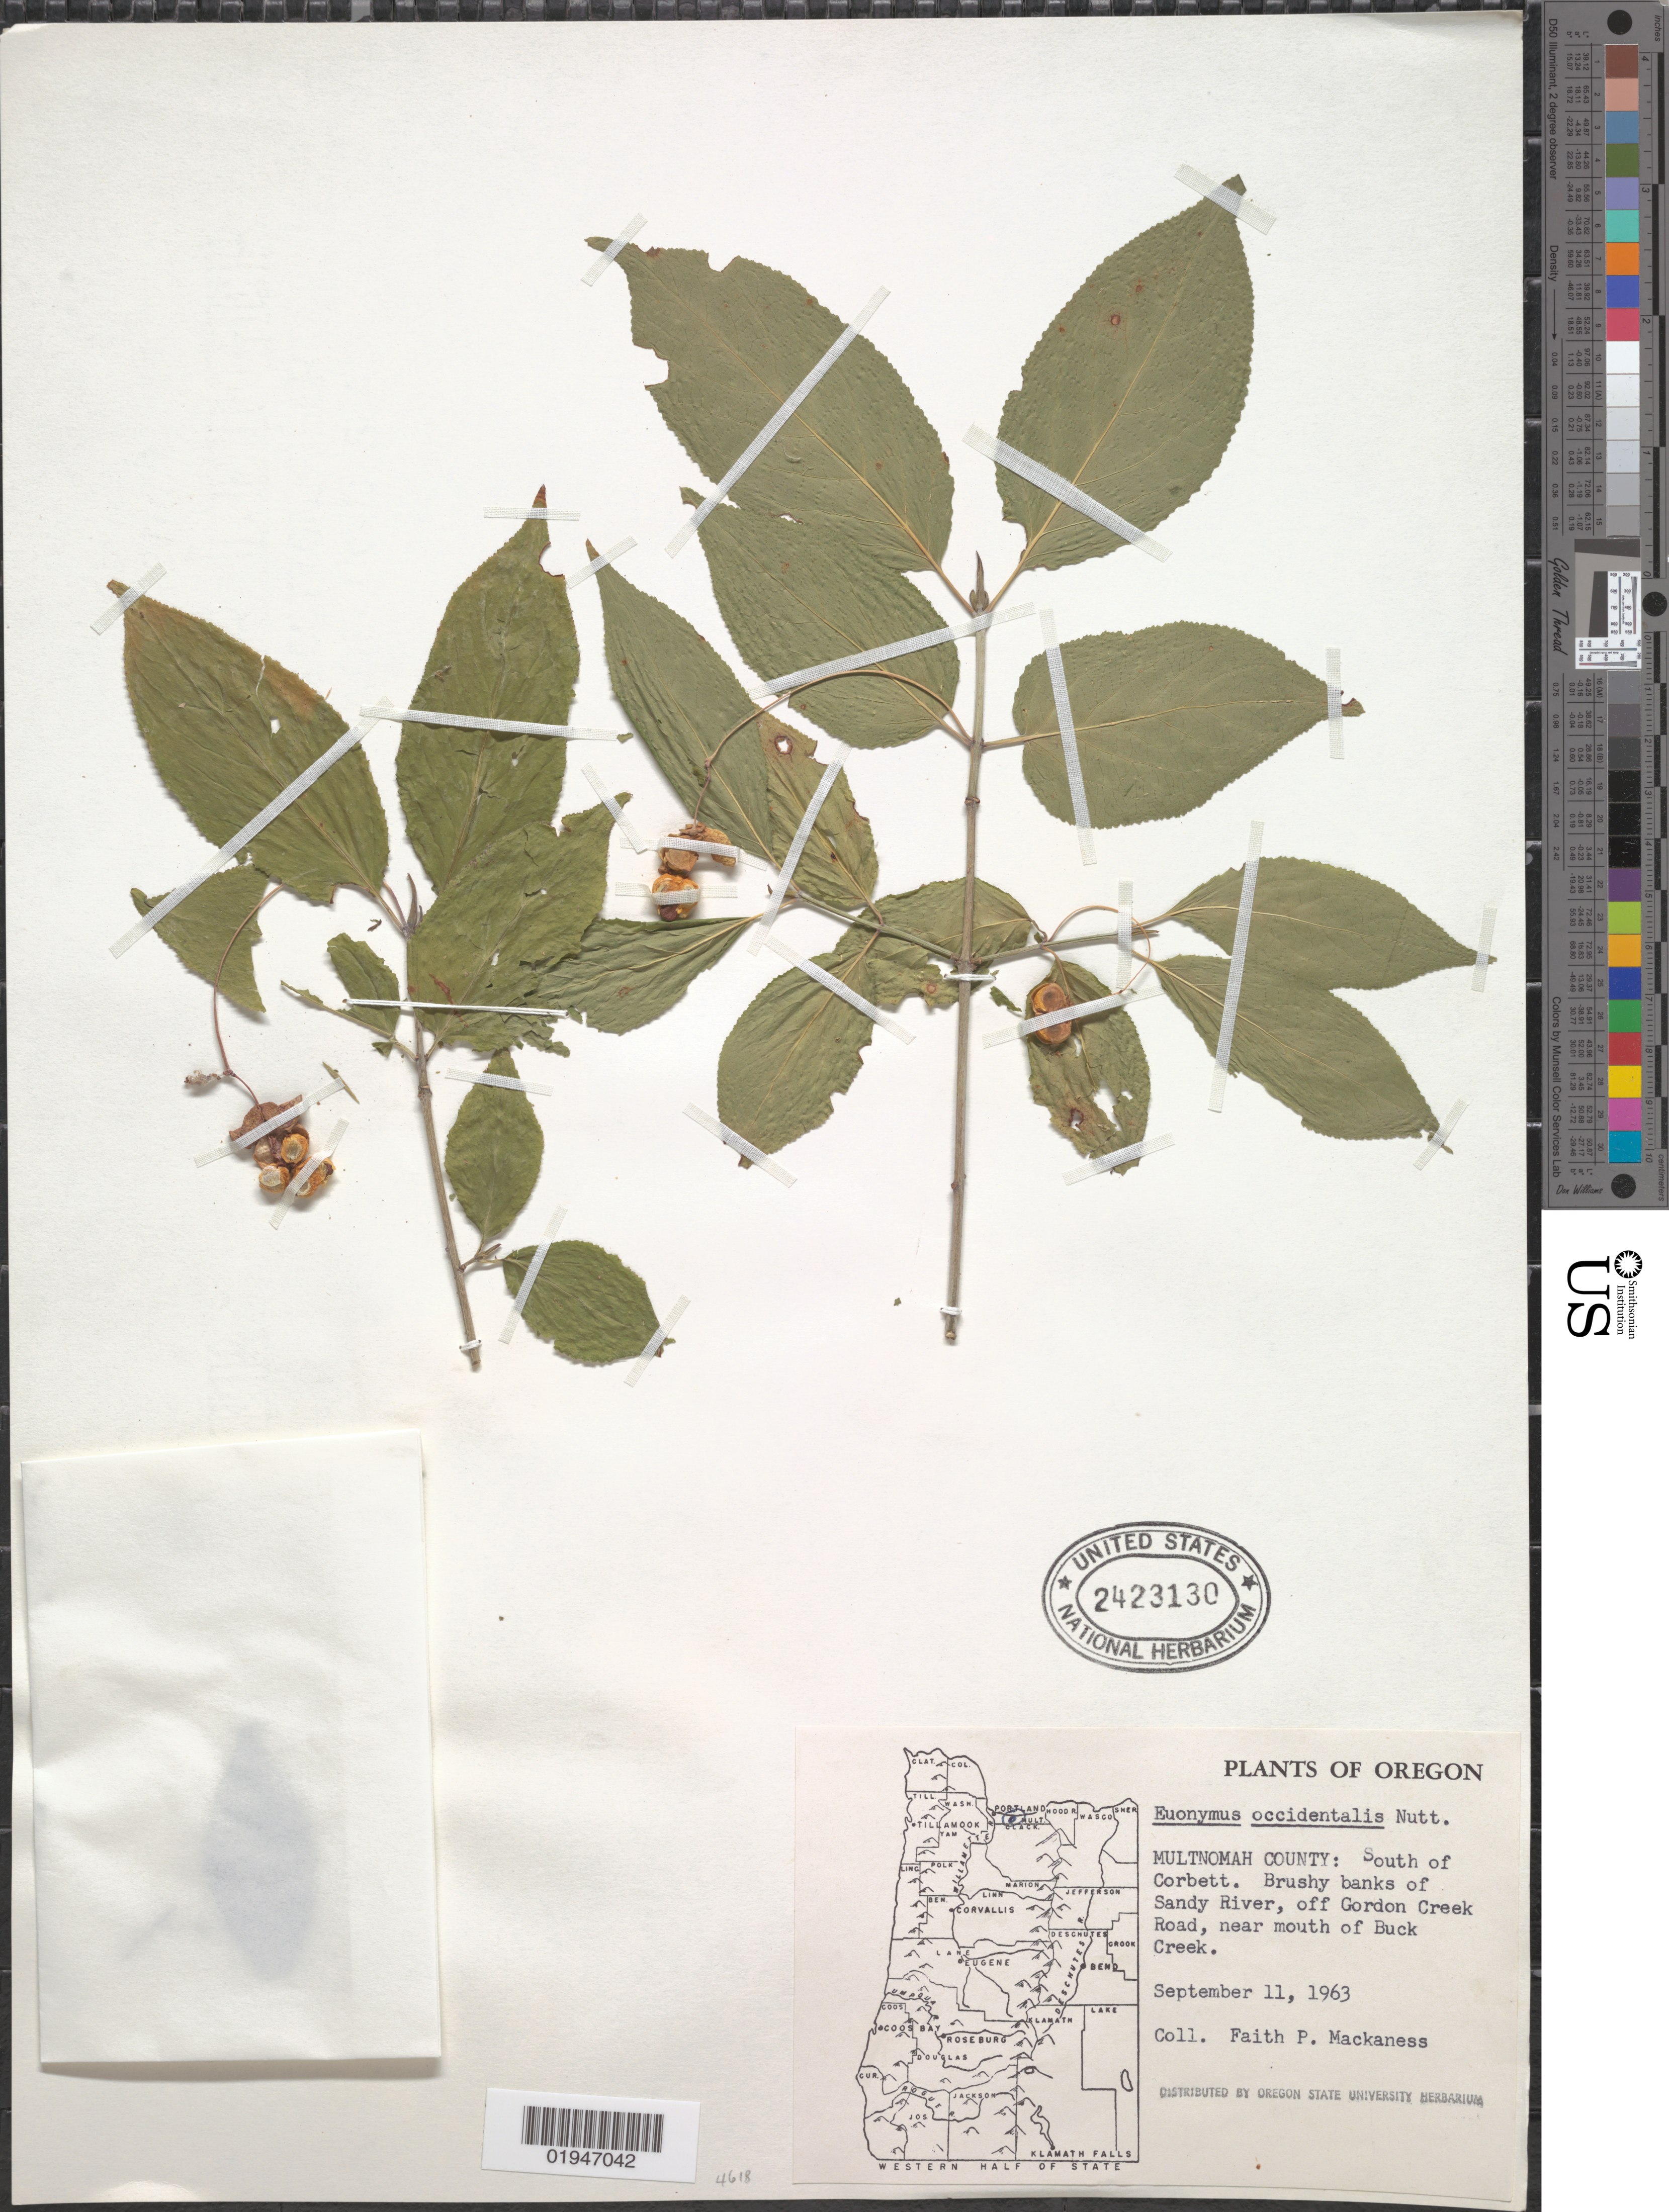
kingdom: Plantae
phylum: Tracheophyta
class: Magnoliopsida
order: Celastrales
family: Celastraceae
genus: Euonymus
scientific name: Euonymus occidentalis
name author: Nutt. ex Torr.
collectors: F. Mackaness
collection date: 1963-09-11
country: United States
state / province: Oregon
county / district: Multnomah County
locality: Corbett, south of. Banks of Sandy River, off Gordon Creek Road, near mouth of Buck Creek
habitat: Brushy banks of river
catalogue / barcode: US 2423130